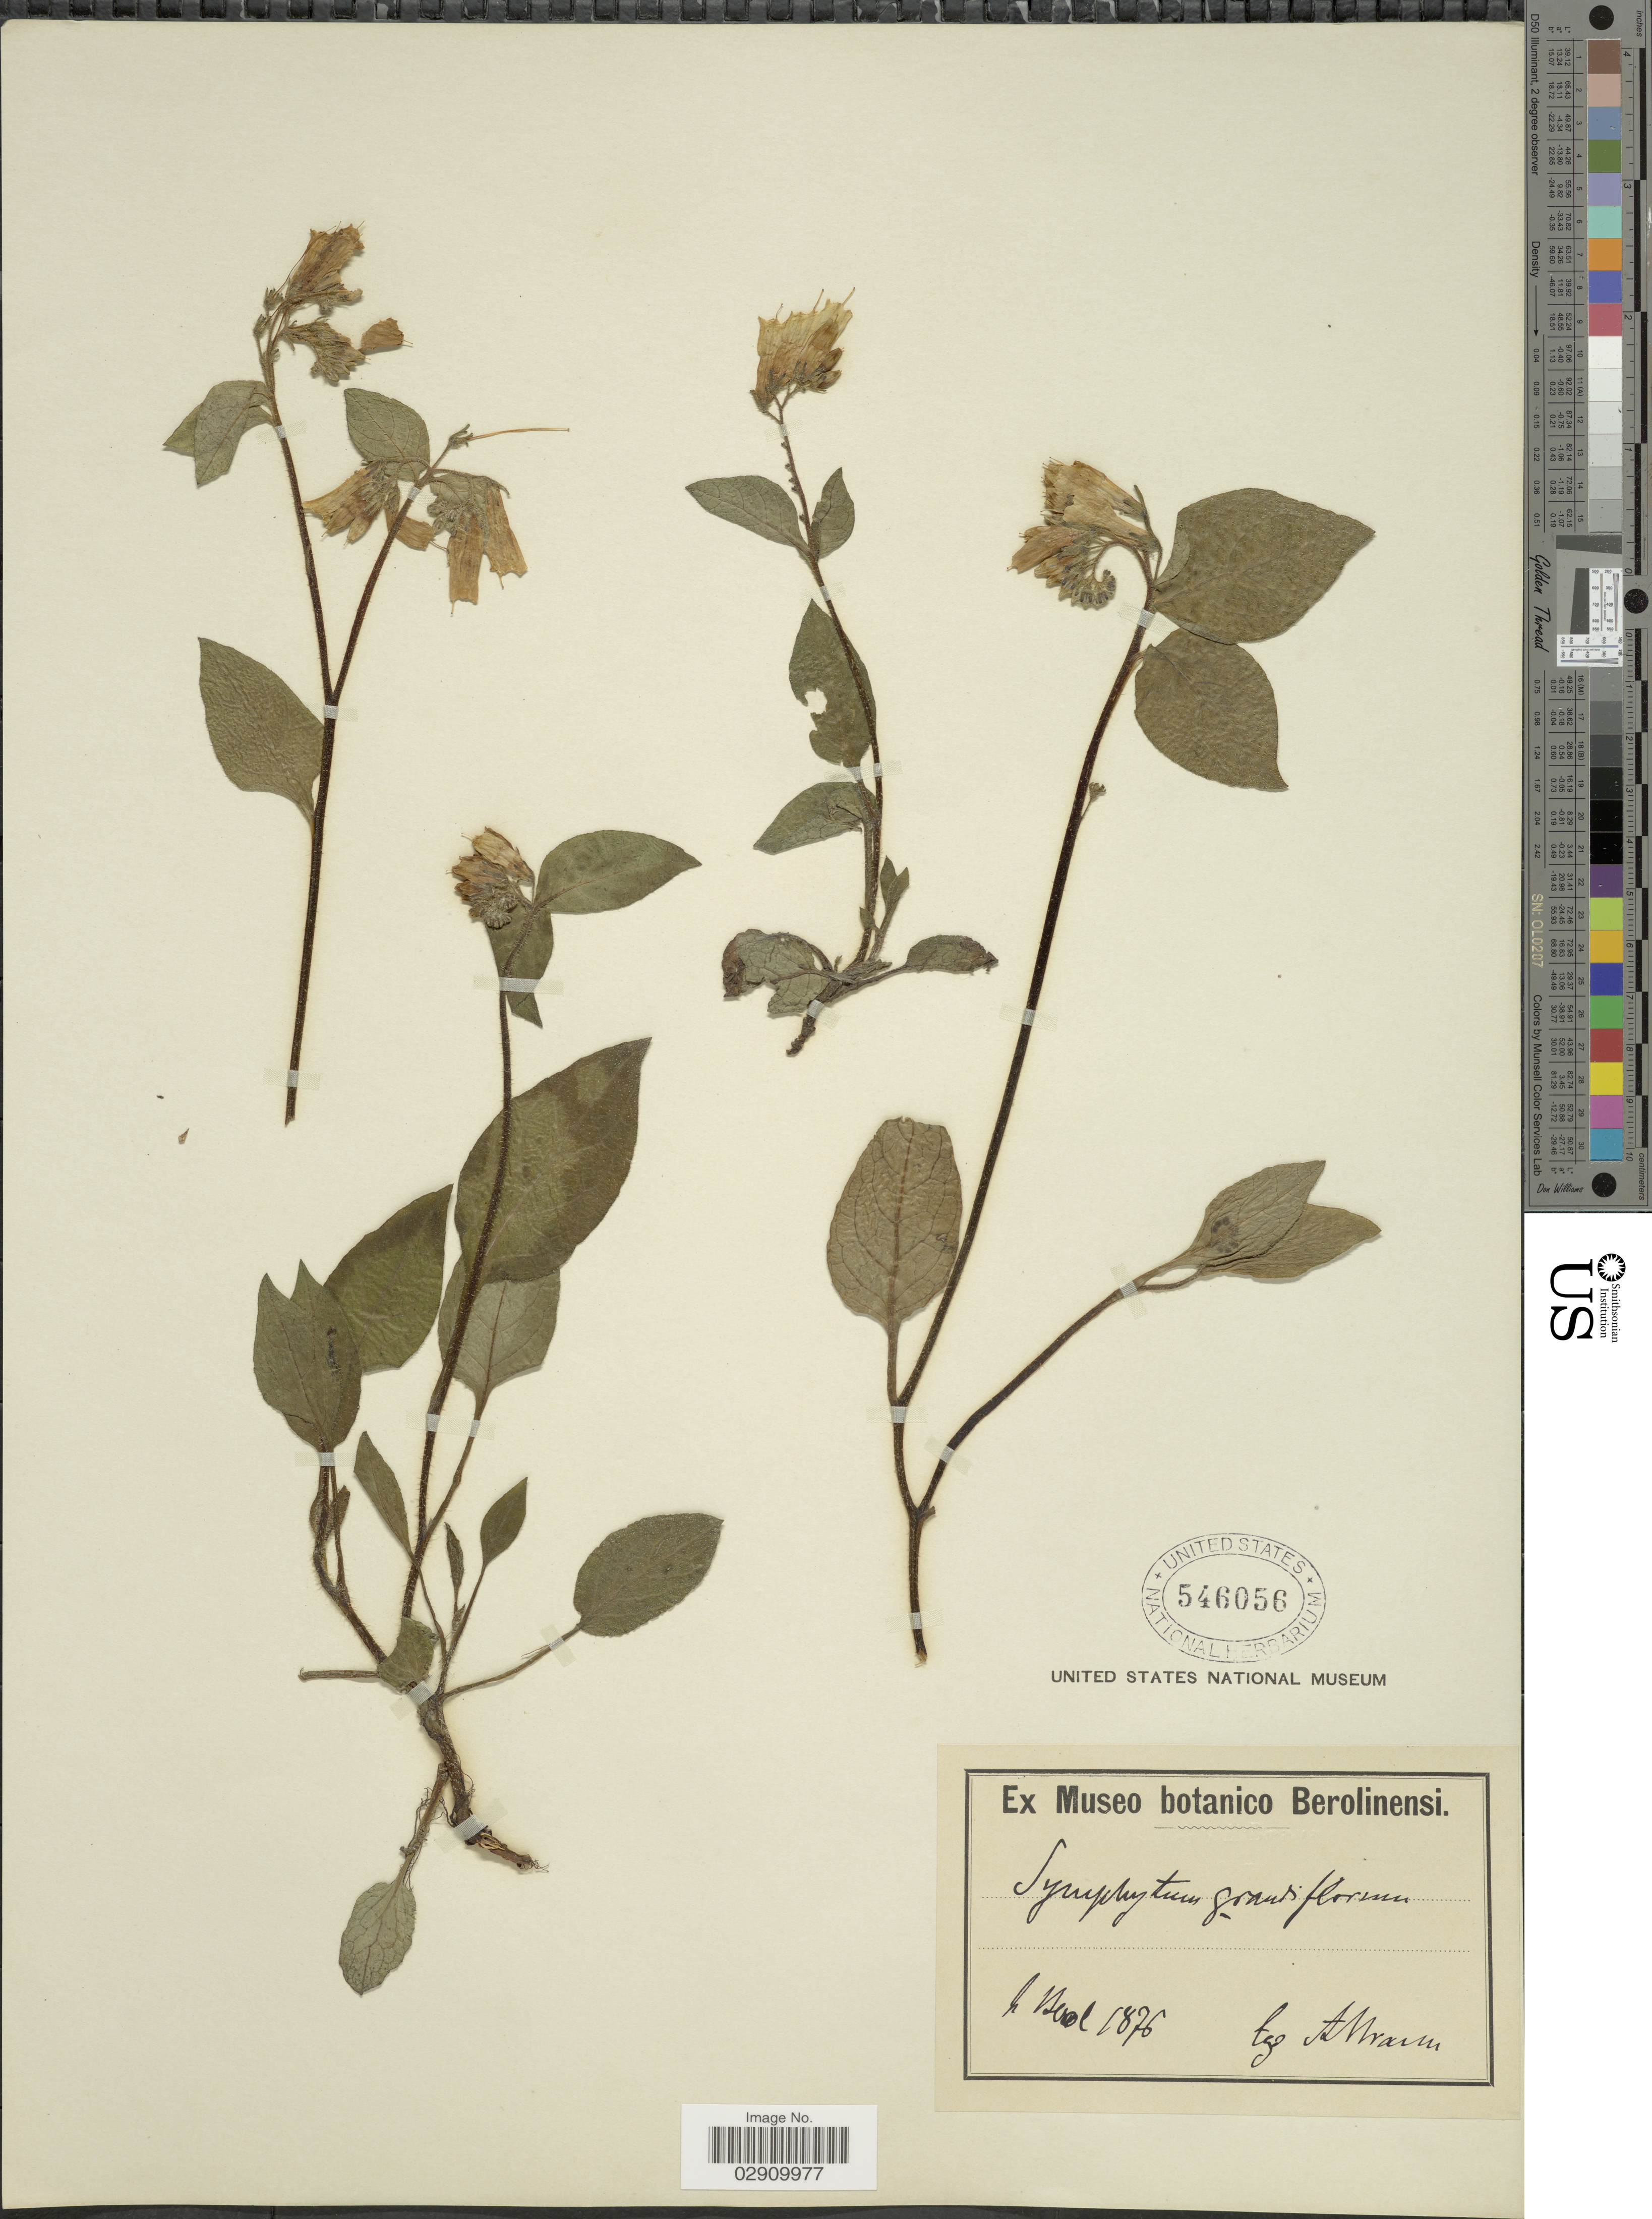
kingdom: Plantae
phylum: Tracheophyta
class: Magnoliopsida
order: Boraginales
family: Boraginaceae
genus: Symphytum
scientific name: Symphytum grandiflorum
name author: DC.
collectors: A. Mraun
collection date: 1876-05-05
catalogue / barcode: US 546056